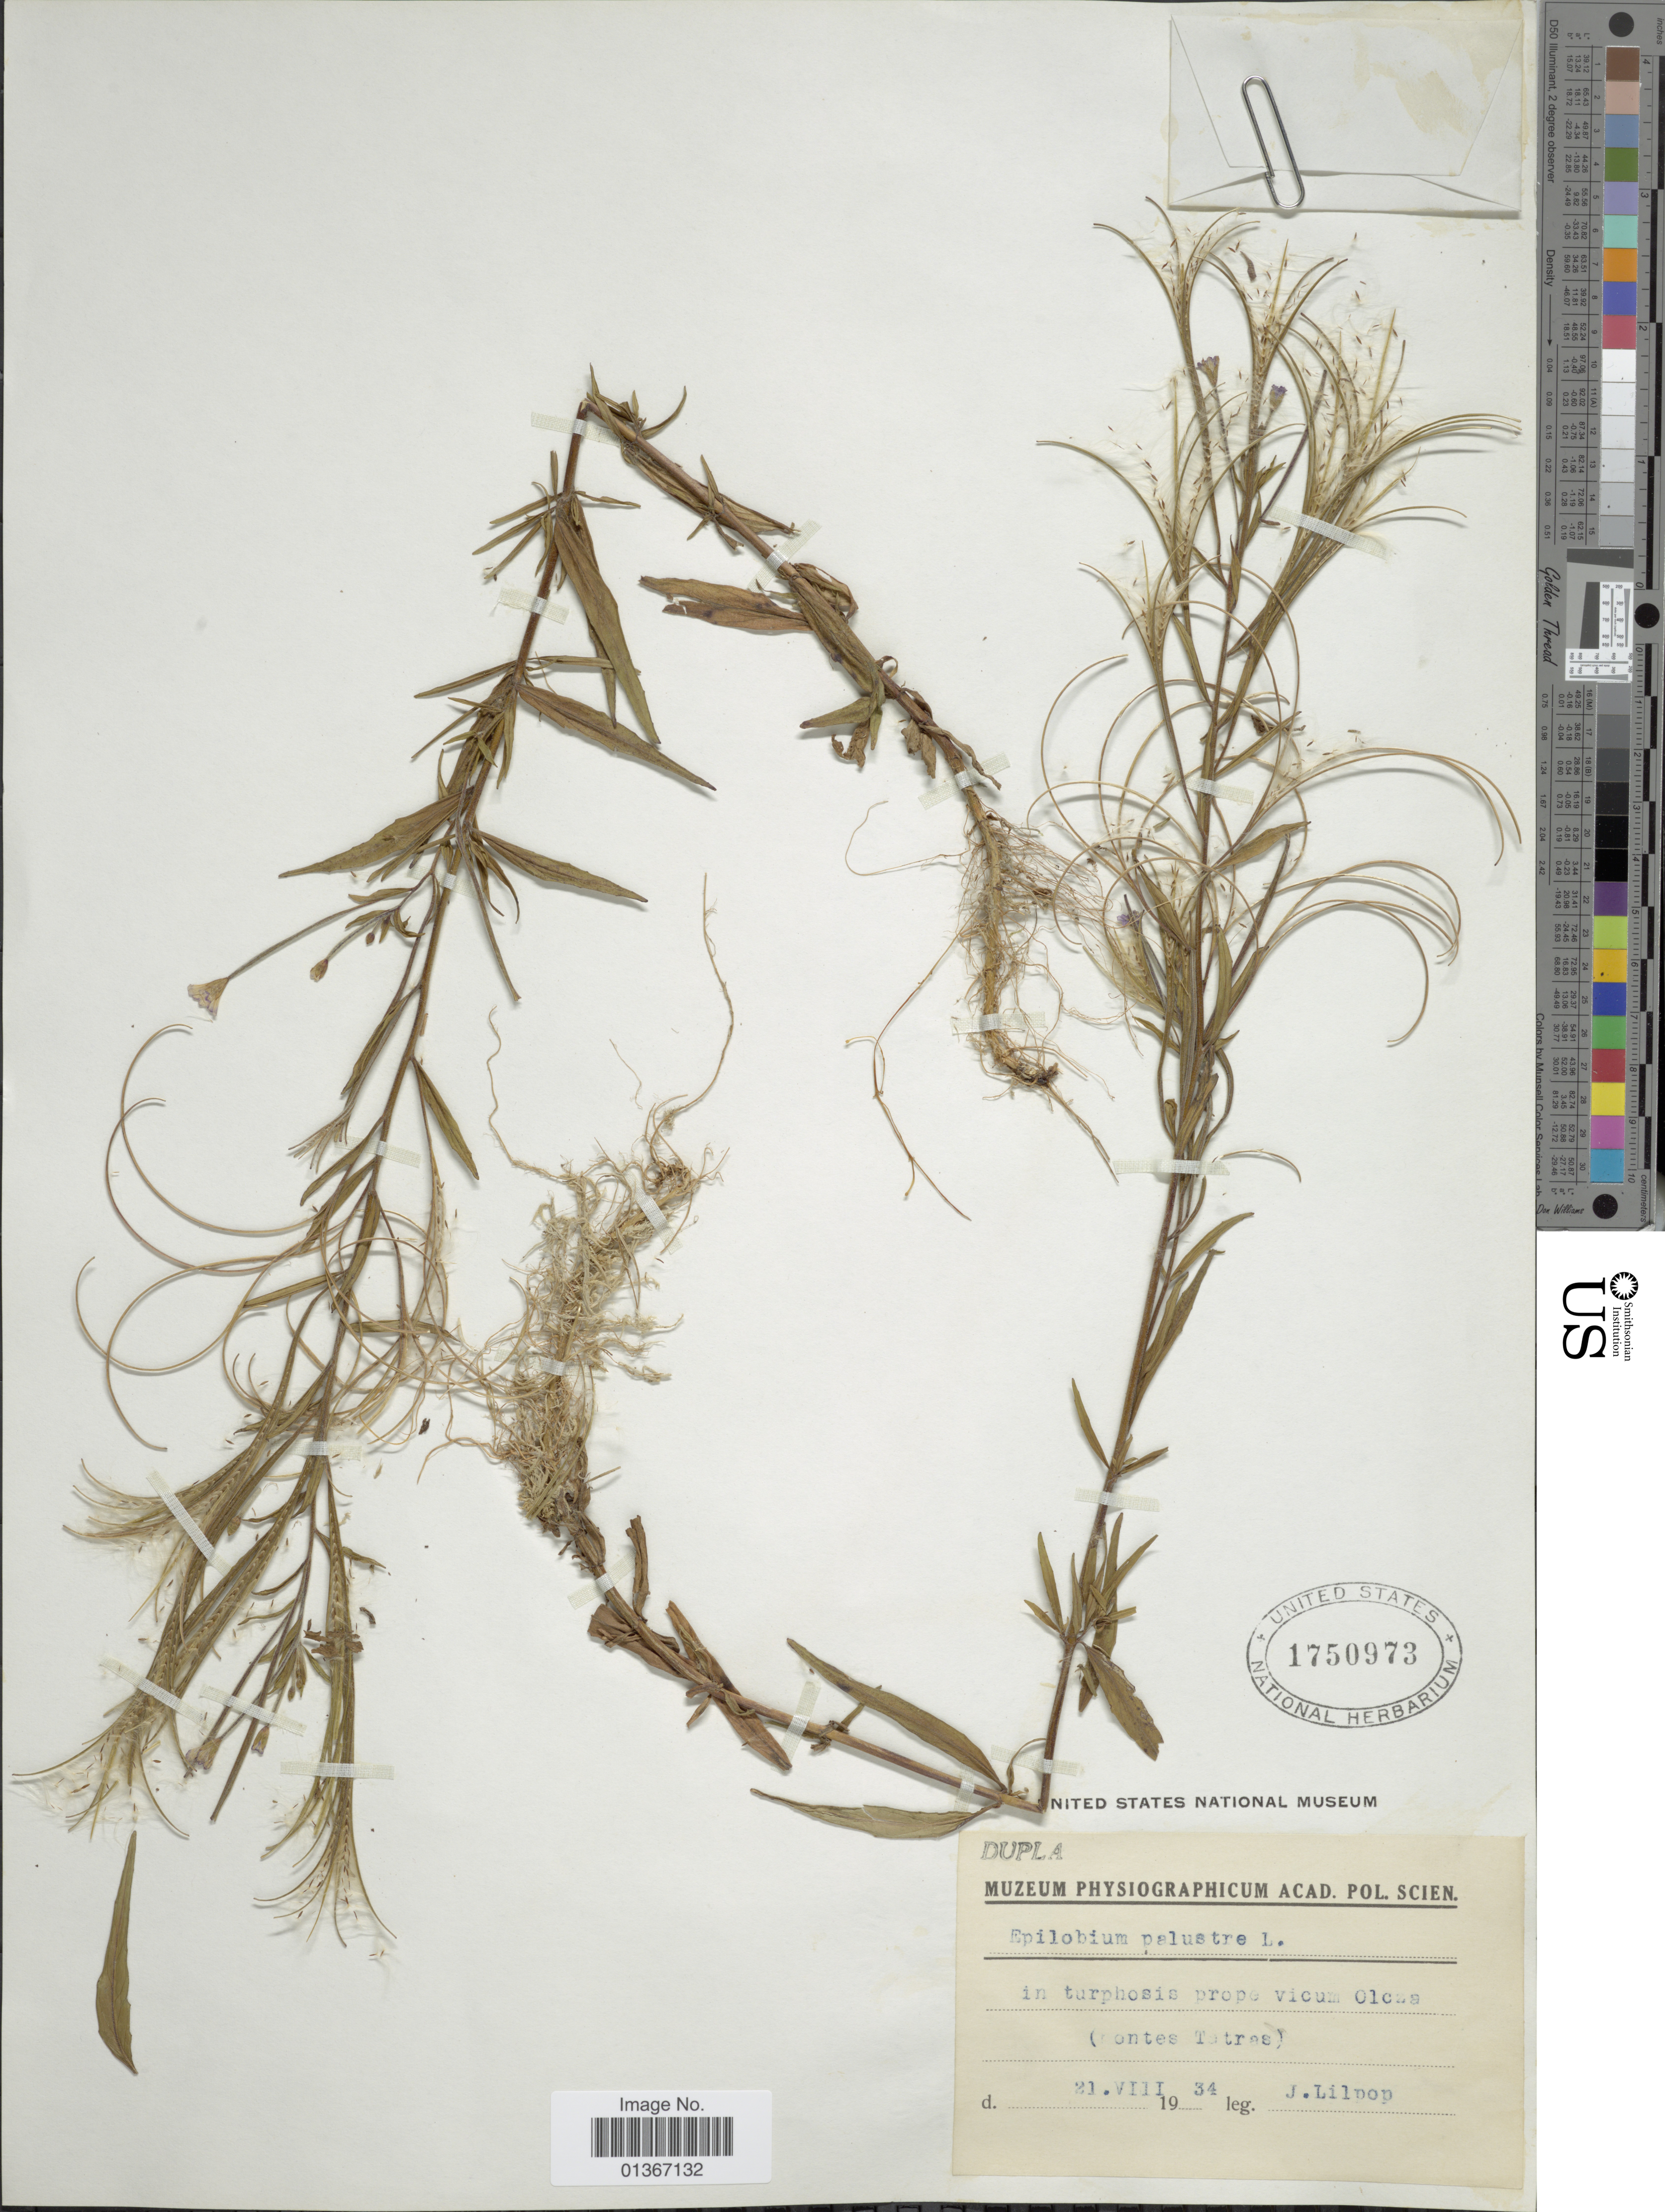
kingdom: Plantae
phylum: Tracheophyta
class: Magnoliopsida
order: Myrtales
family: Onagraceae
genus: Epilobium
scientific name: Epilobium palustre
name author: L.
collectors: J. Lilpop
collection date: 1934-08-21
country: Poland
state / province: Malopolskie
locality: In turphosis prope vicum Olcza (montes Tatras). [interpreted]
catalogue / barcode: US 1750973